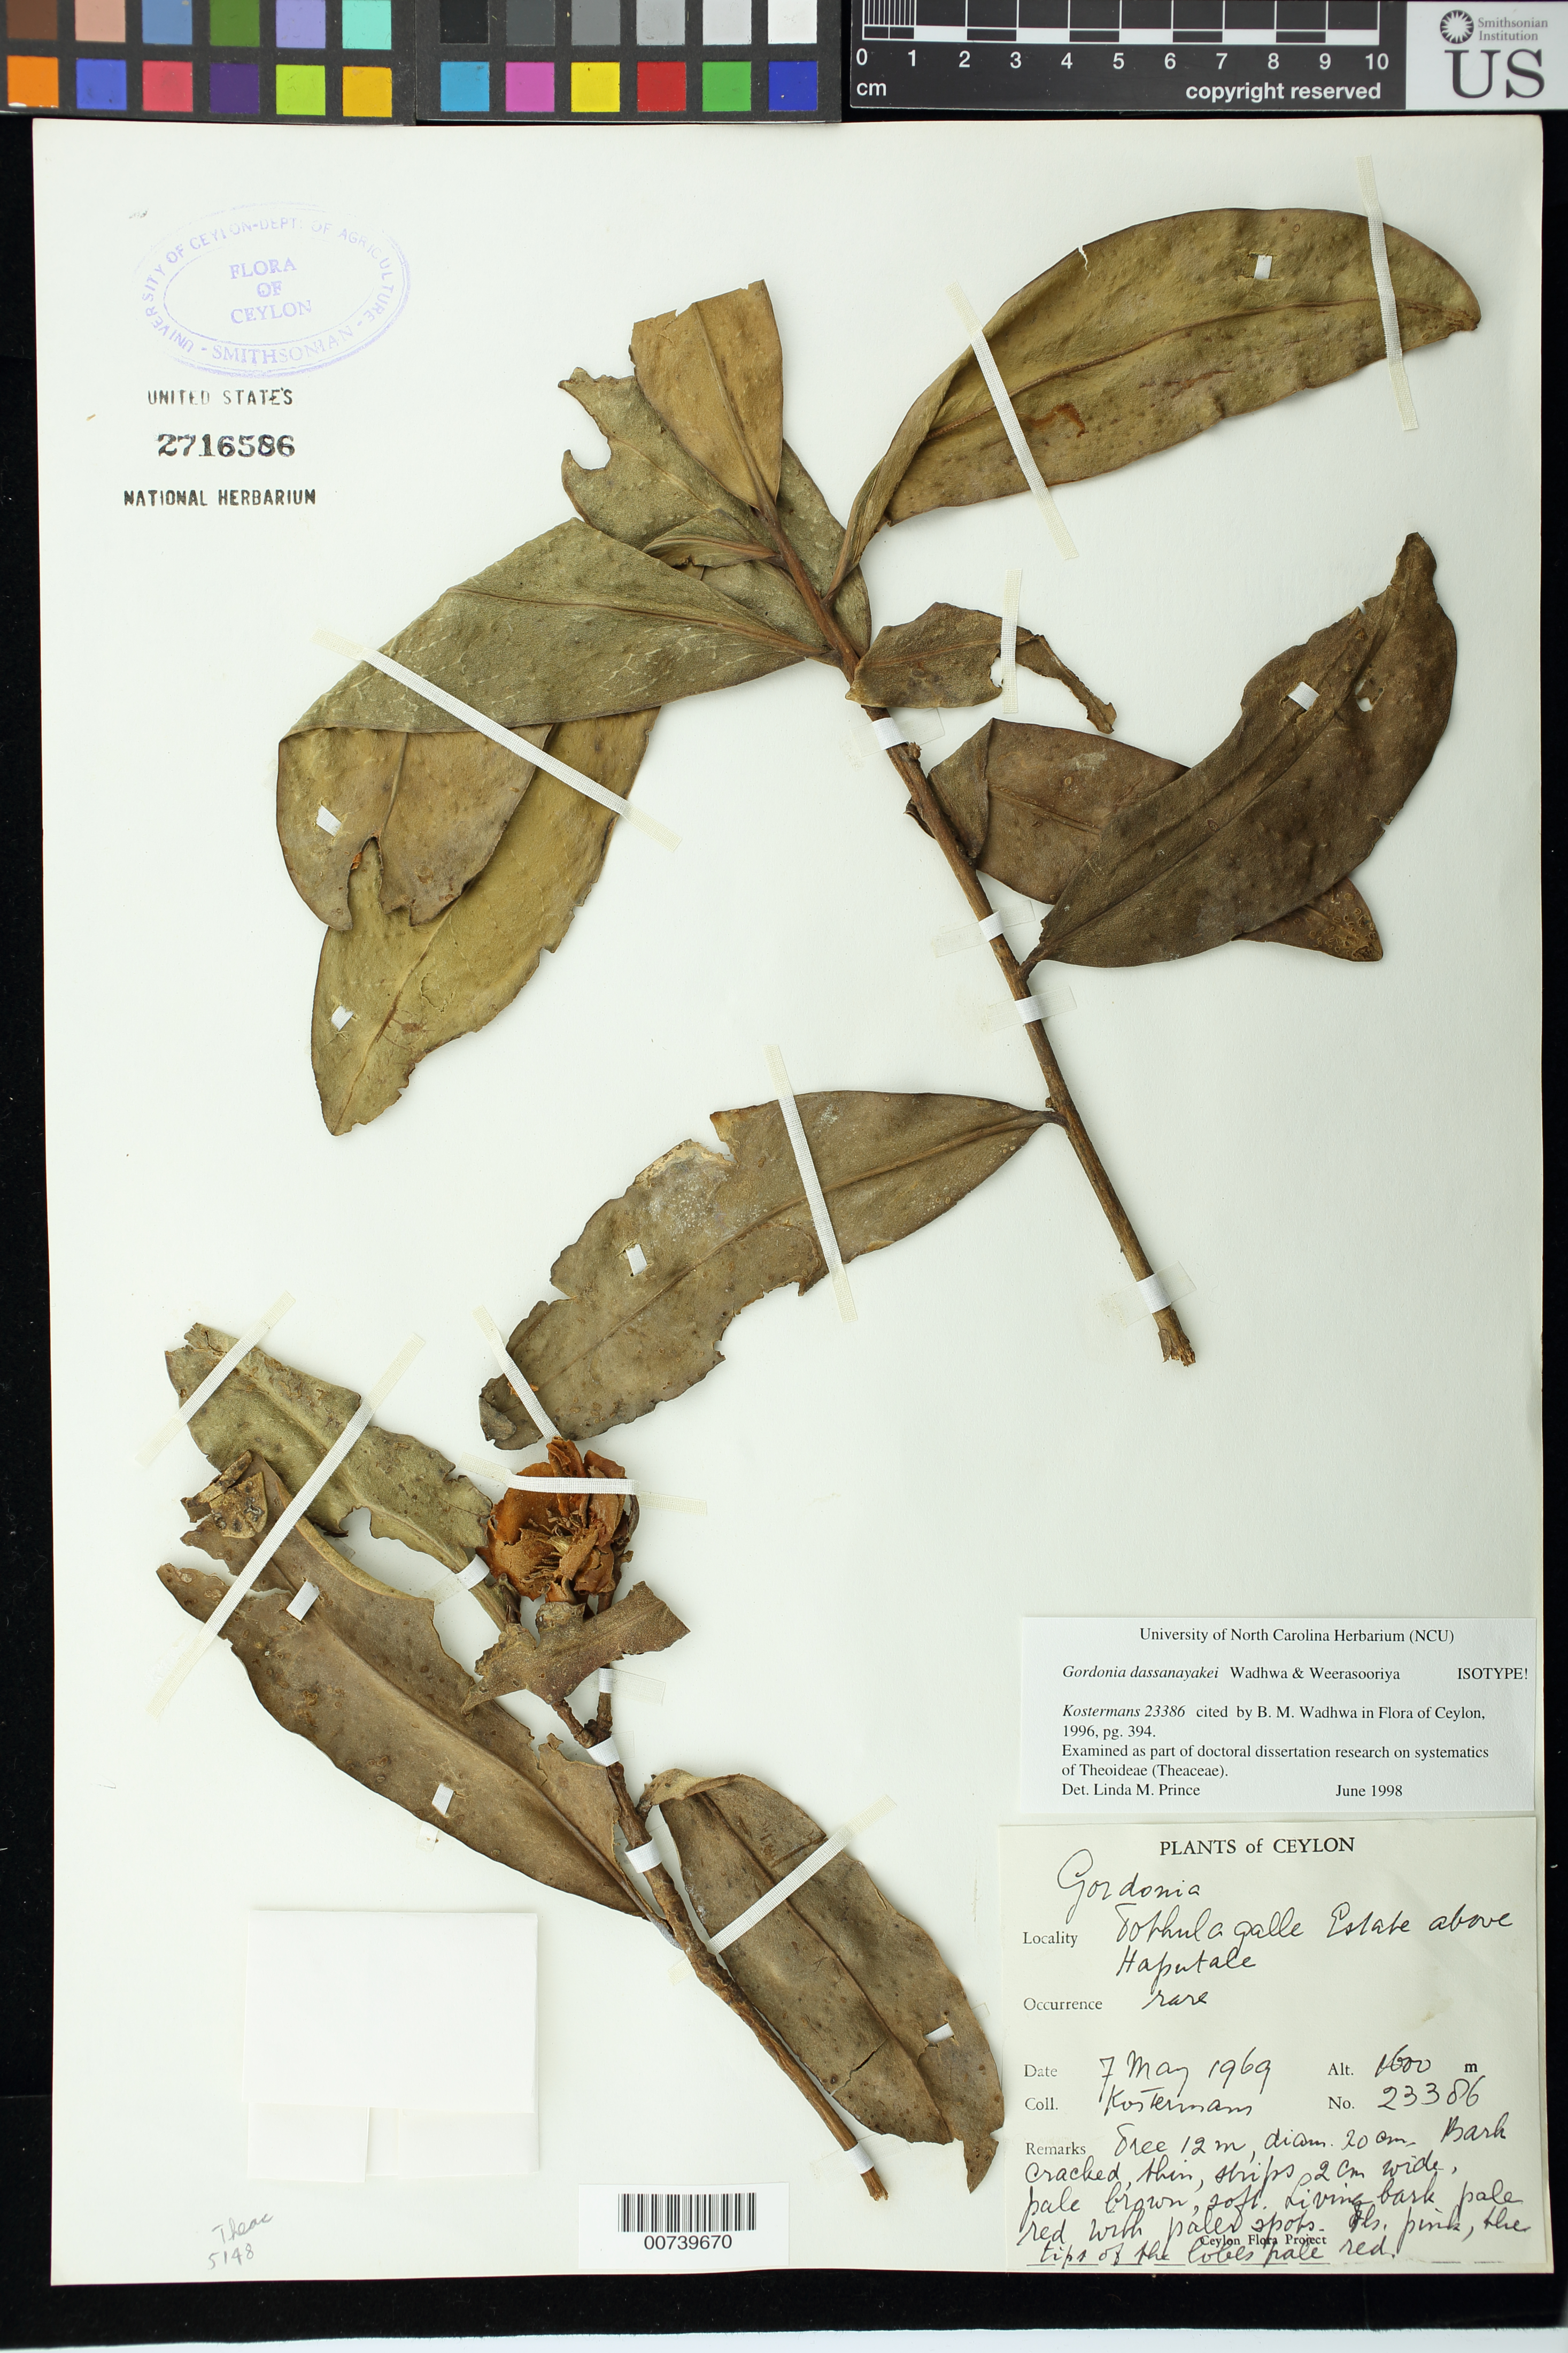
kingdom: Plantae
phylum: Tracheophyta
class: Magnoliopsida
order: Ericales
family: Theaceae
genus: Gordonia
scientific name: Gordonia dassanayakei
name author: Wadhwa & Weeras.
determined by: Prince, L. M.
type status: Isotype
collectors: A. J. G. Kostermans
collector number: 23386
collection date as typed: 7 May 1969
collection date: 1969-05-07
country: Sri Lanka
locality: Ceylon, Tothulagalle Estate above Haputale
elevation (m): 1600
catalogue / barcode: US 2716586